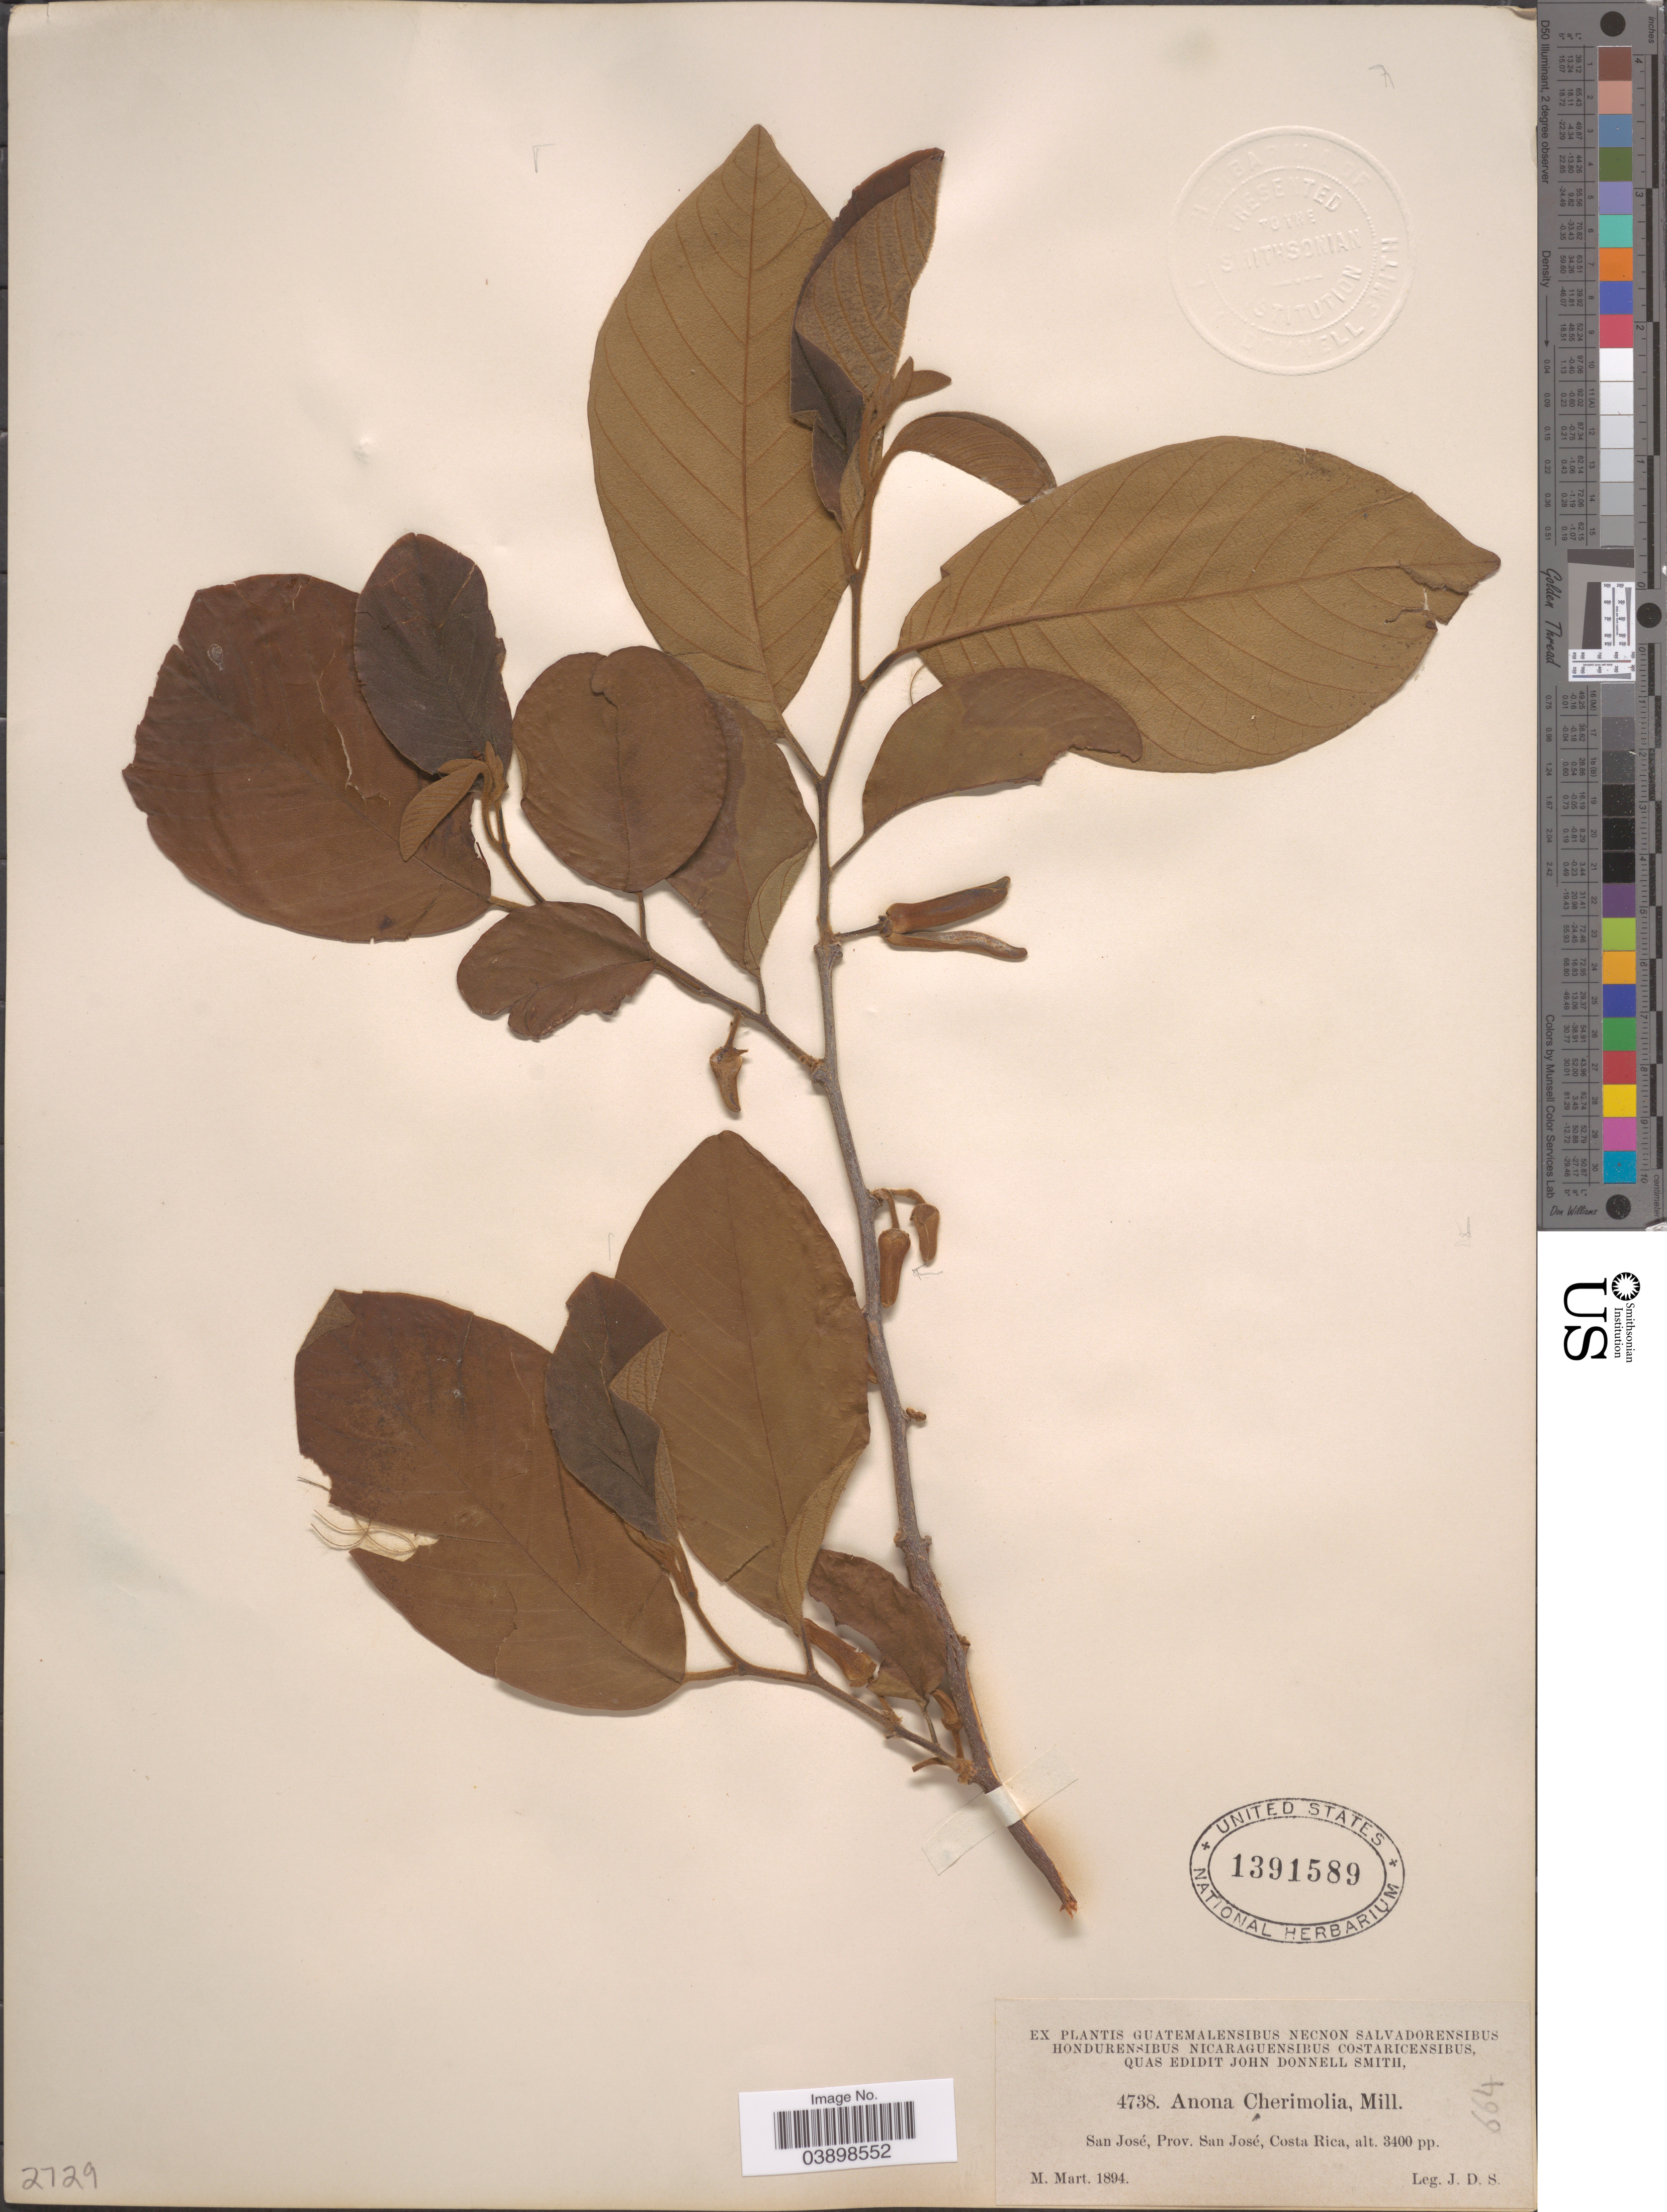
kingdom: Plantae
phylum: Tracheophyta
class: Magnoliopsida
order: Magnoliales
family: Annonaceae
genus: Annona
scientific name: Annona cherimola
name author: Mill.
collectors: J. Donnell Smith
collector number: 4738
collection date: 1894-03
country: Costa Rica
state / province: San José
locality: San José, Prov. San José.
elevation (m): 1036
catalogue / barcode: US 1391589